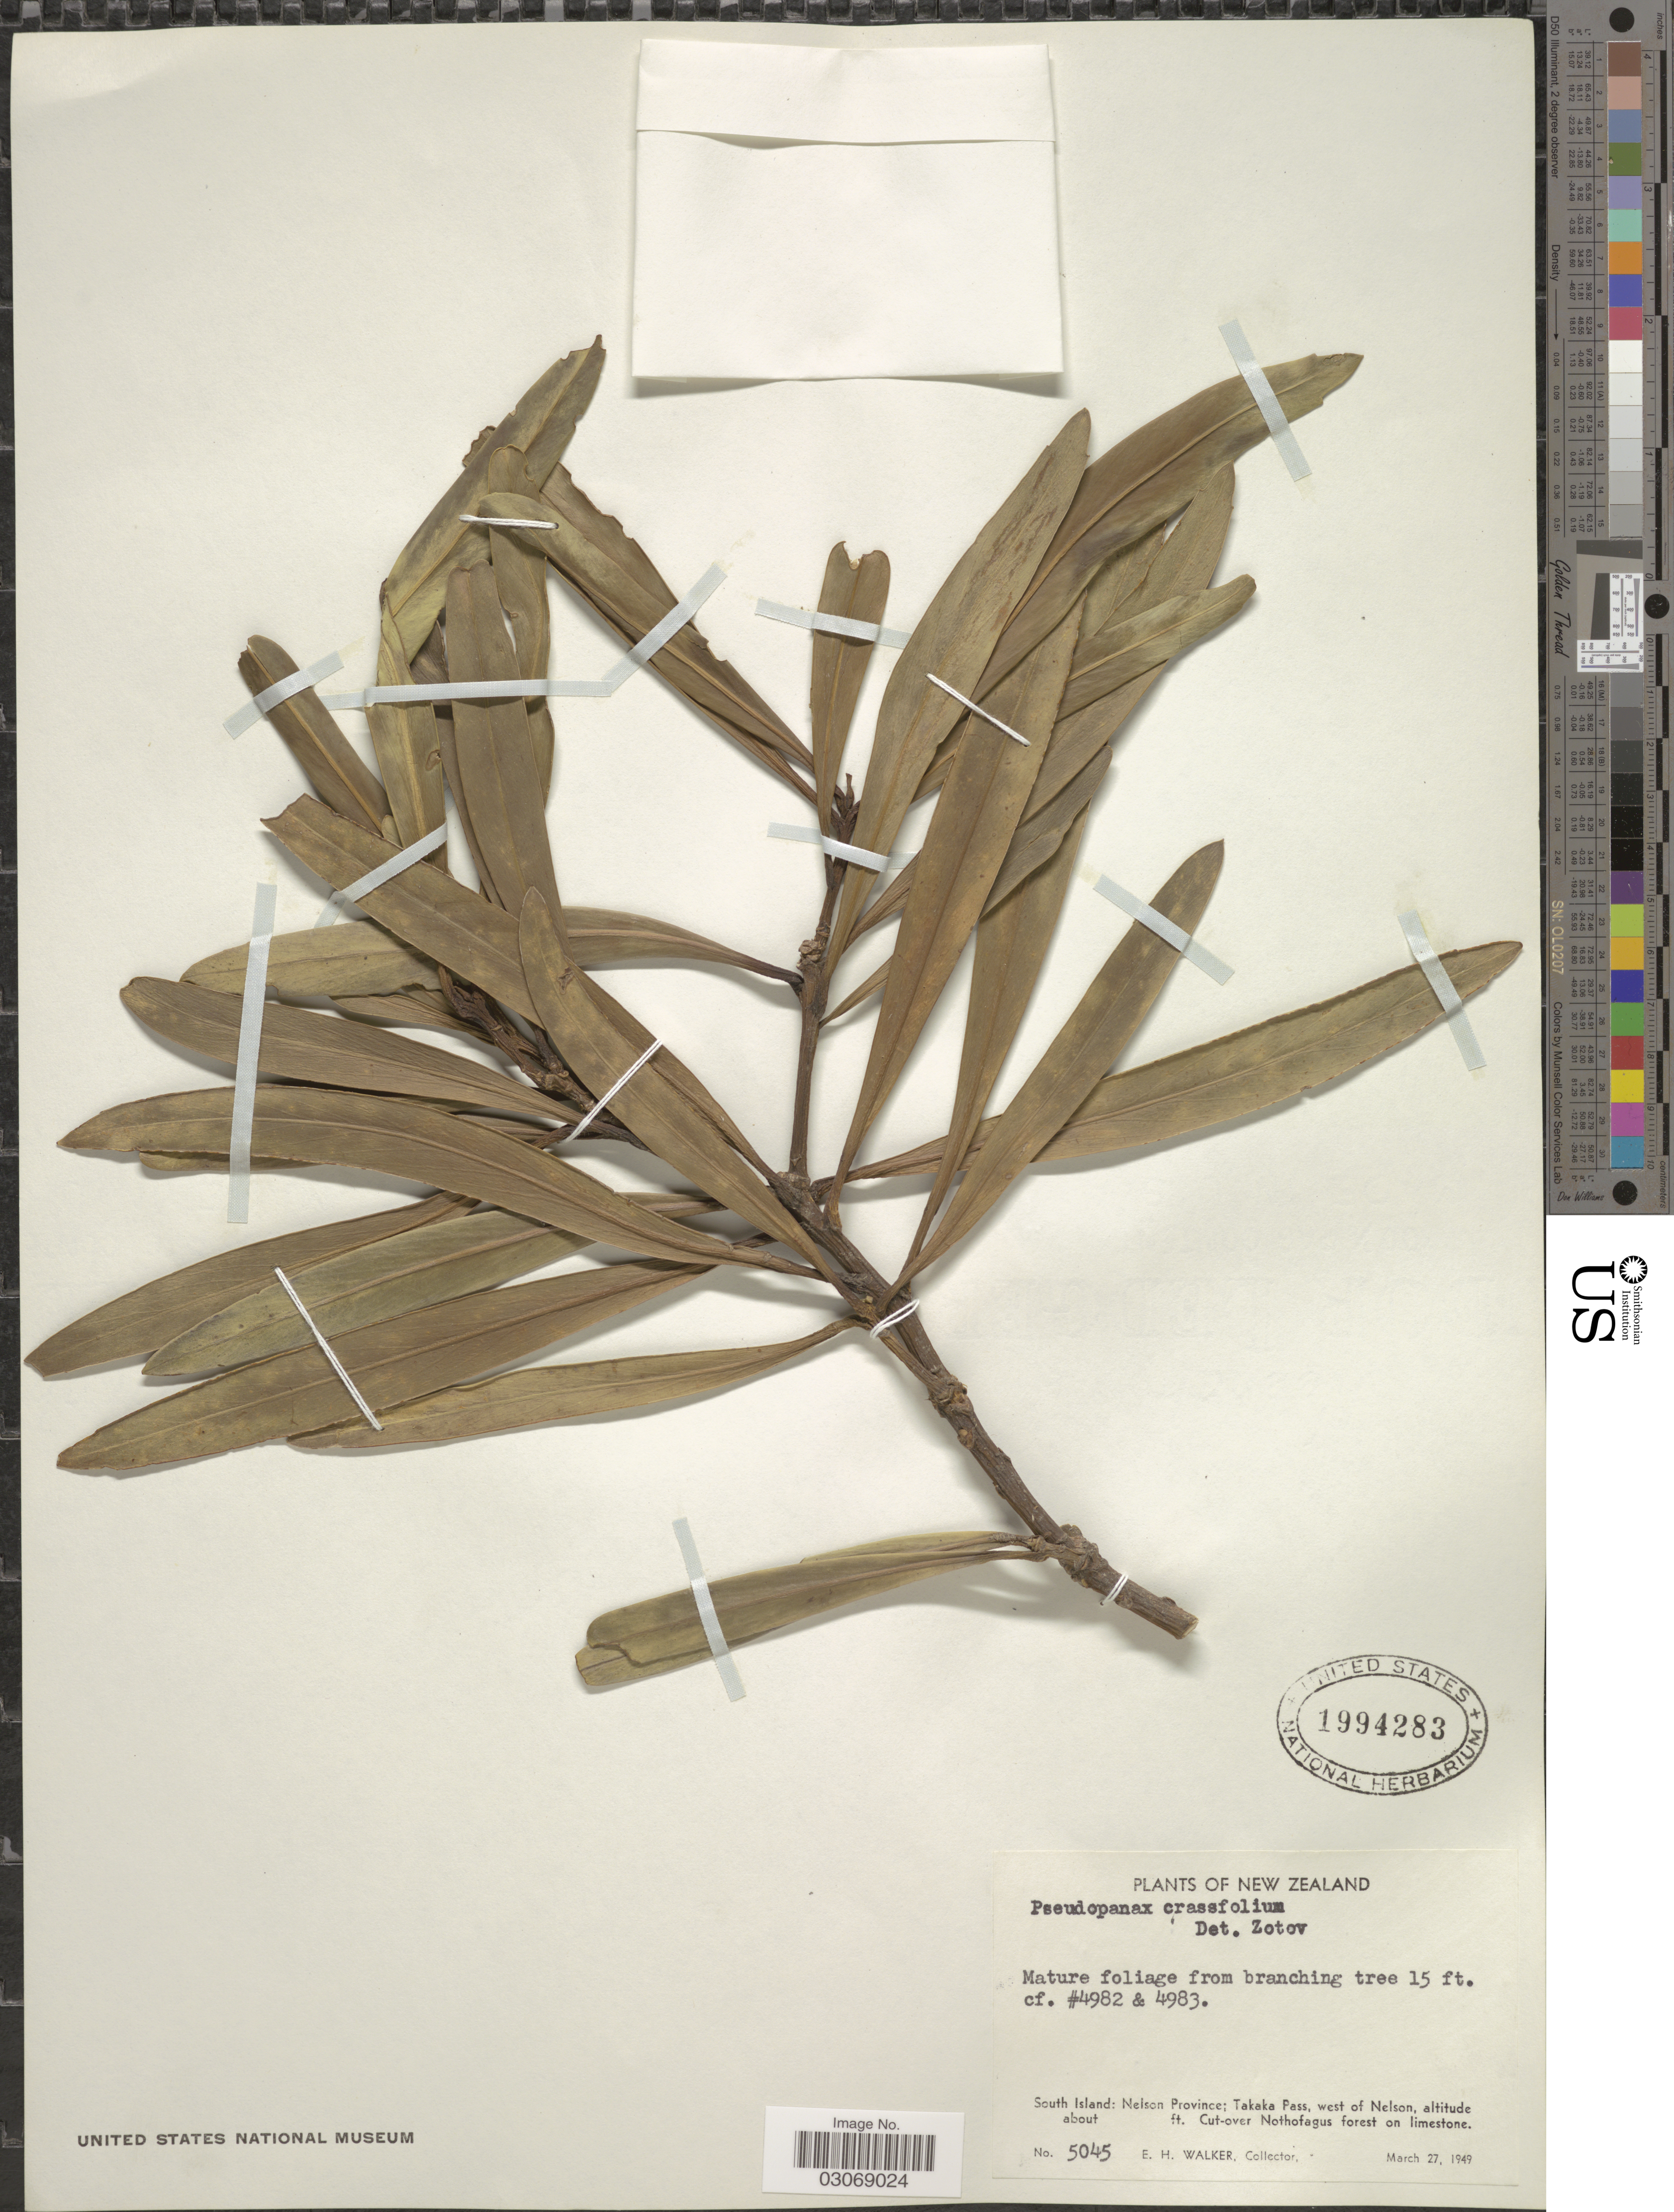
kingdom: Plantae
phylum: Tracheophyta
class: Magnoliopsida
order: Apiales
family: Araliaceae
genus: Pseudopanax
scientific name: Pseudopanax crassifolius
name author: (Sol. ex A. Cunn.) K. Koch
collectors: E. H. Walker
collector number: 5045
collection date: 1949-03-27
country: New Zealand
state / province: Nelson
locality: South Island: Takaka Pass, west of Nelson.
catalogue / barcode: US 1994283